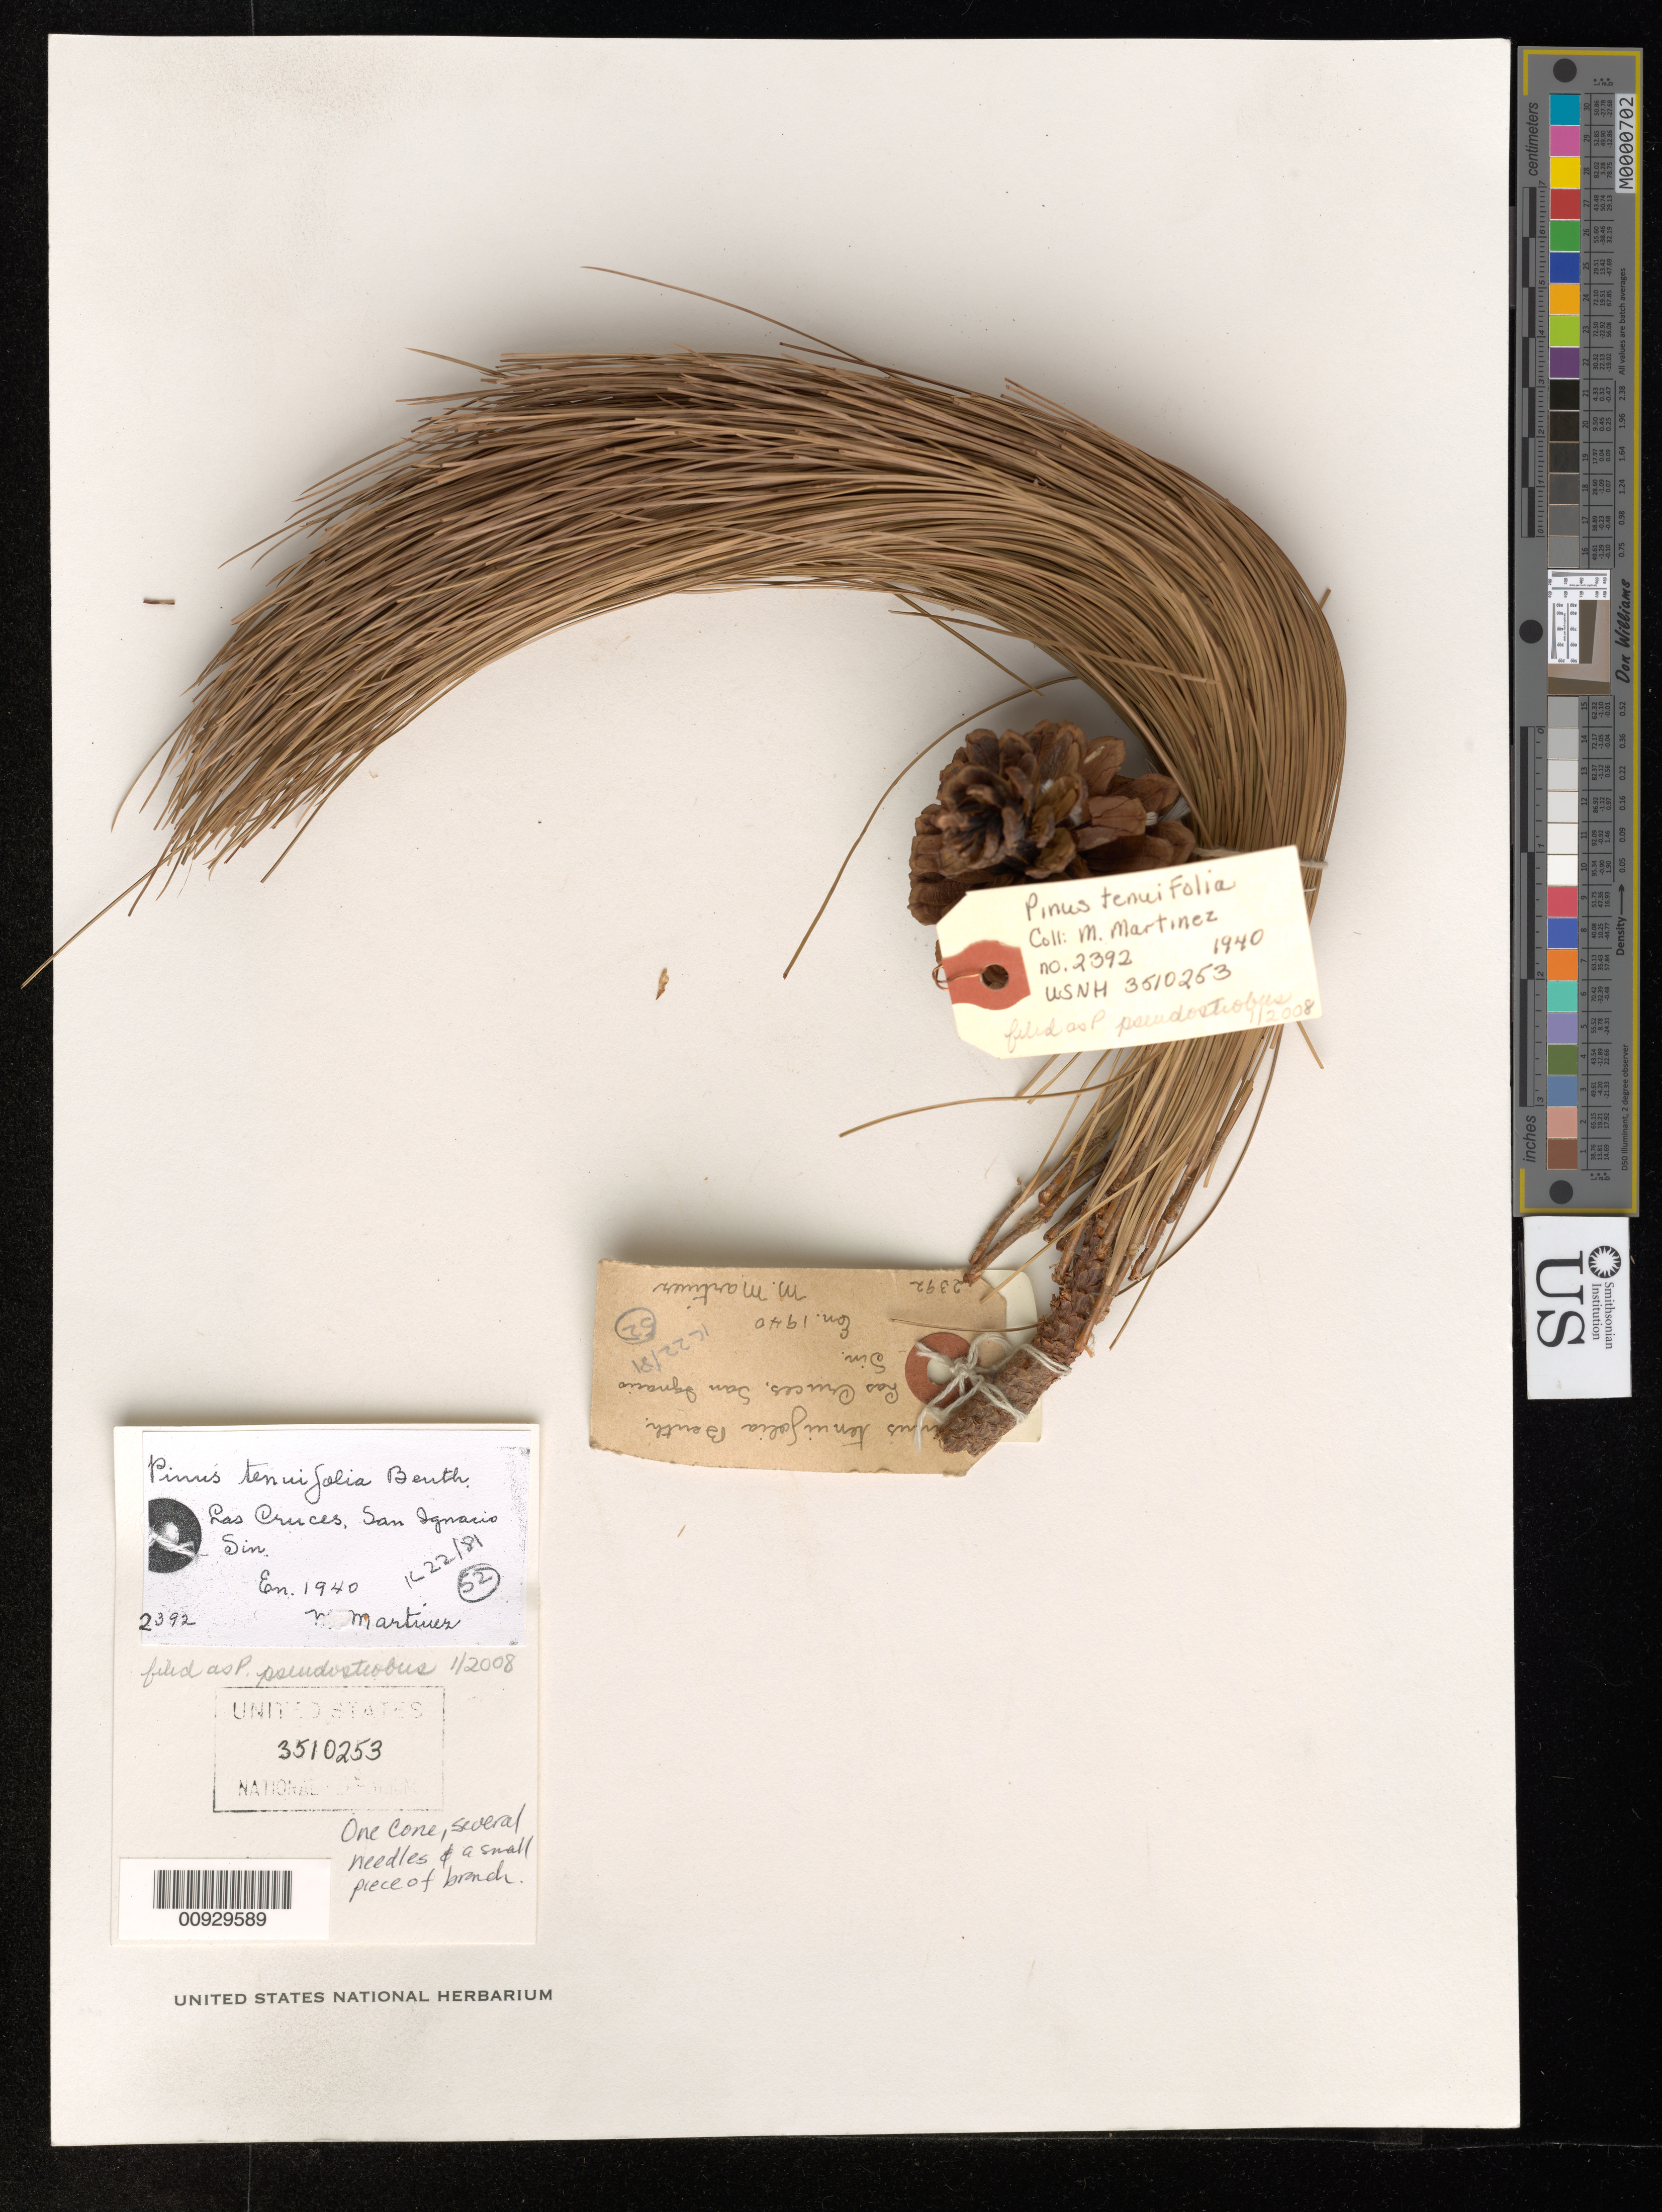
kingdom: Plantae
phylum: Tracheophyta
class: Pinopsida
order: Pinales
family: Pinaceae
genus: Pinus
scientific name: Pinus pseudostrobus subsp. pseudostrobus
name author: Lindl.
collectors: M. Martinez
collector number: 2392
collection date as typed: Jan 1940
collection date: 1940-01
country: Mexico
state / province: Sinaloa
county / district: San Ignacio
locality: Las Cruces.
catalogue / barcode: US 3510253